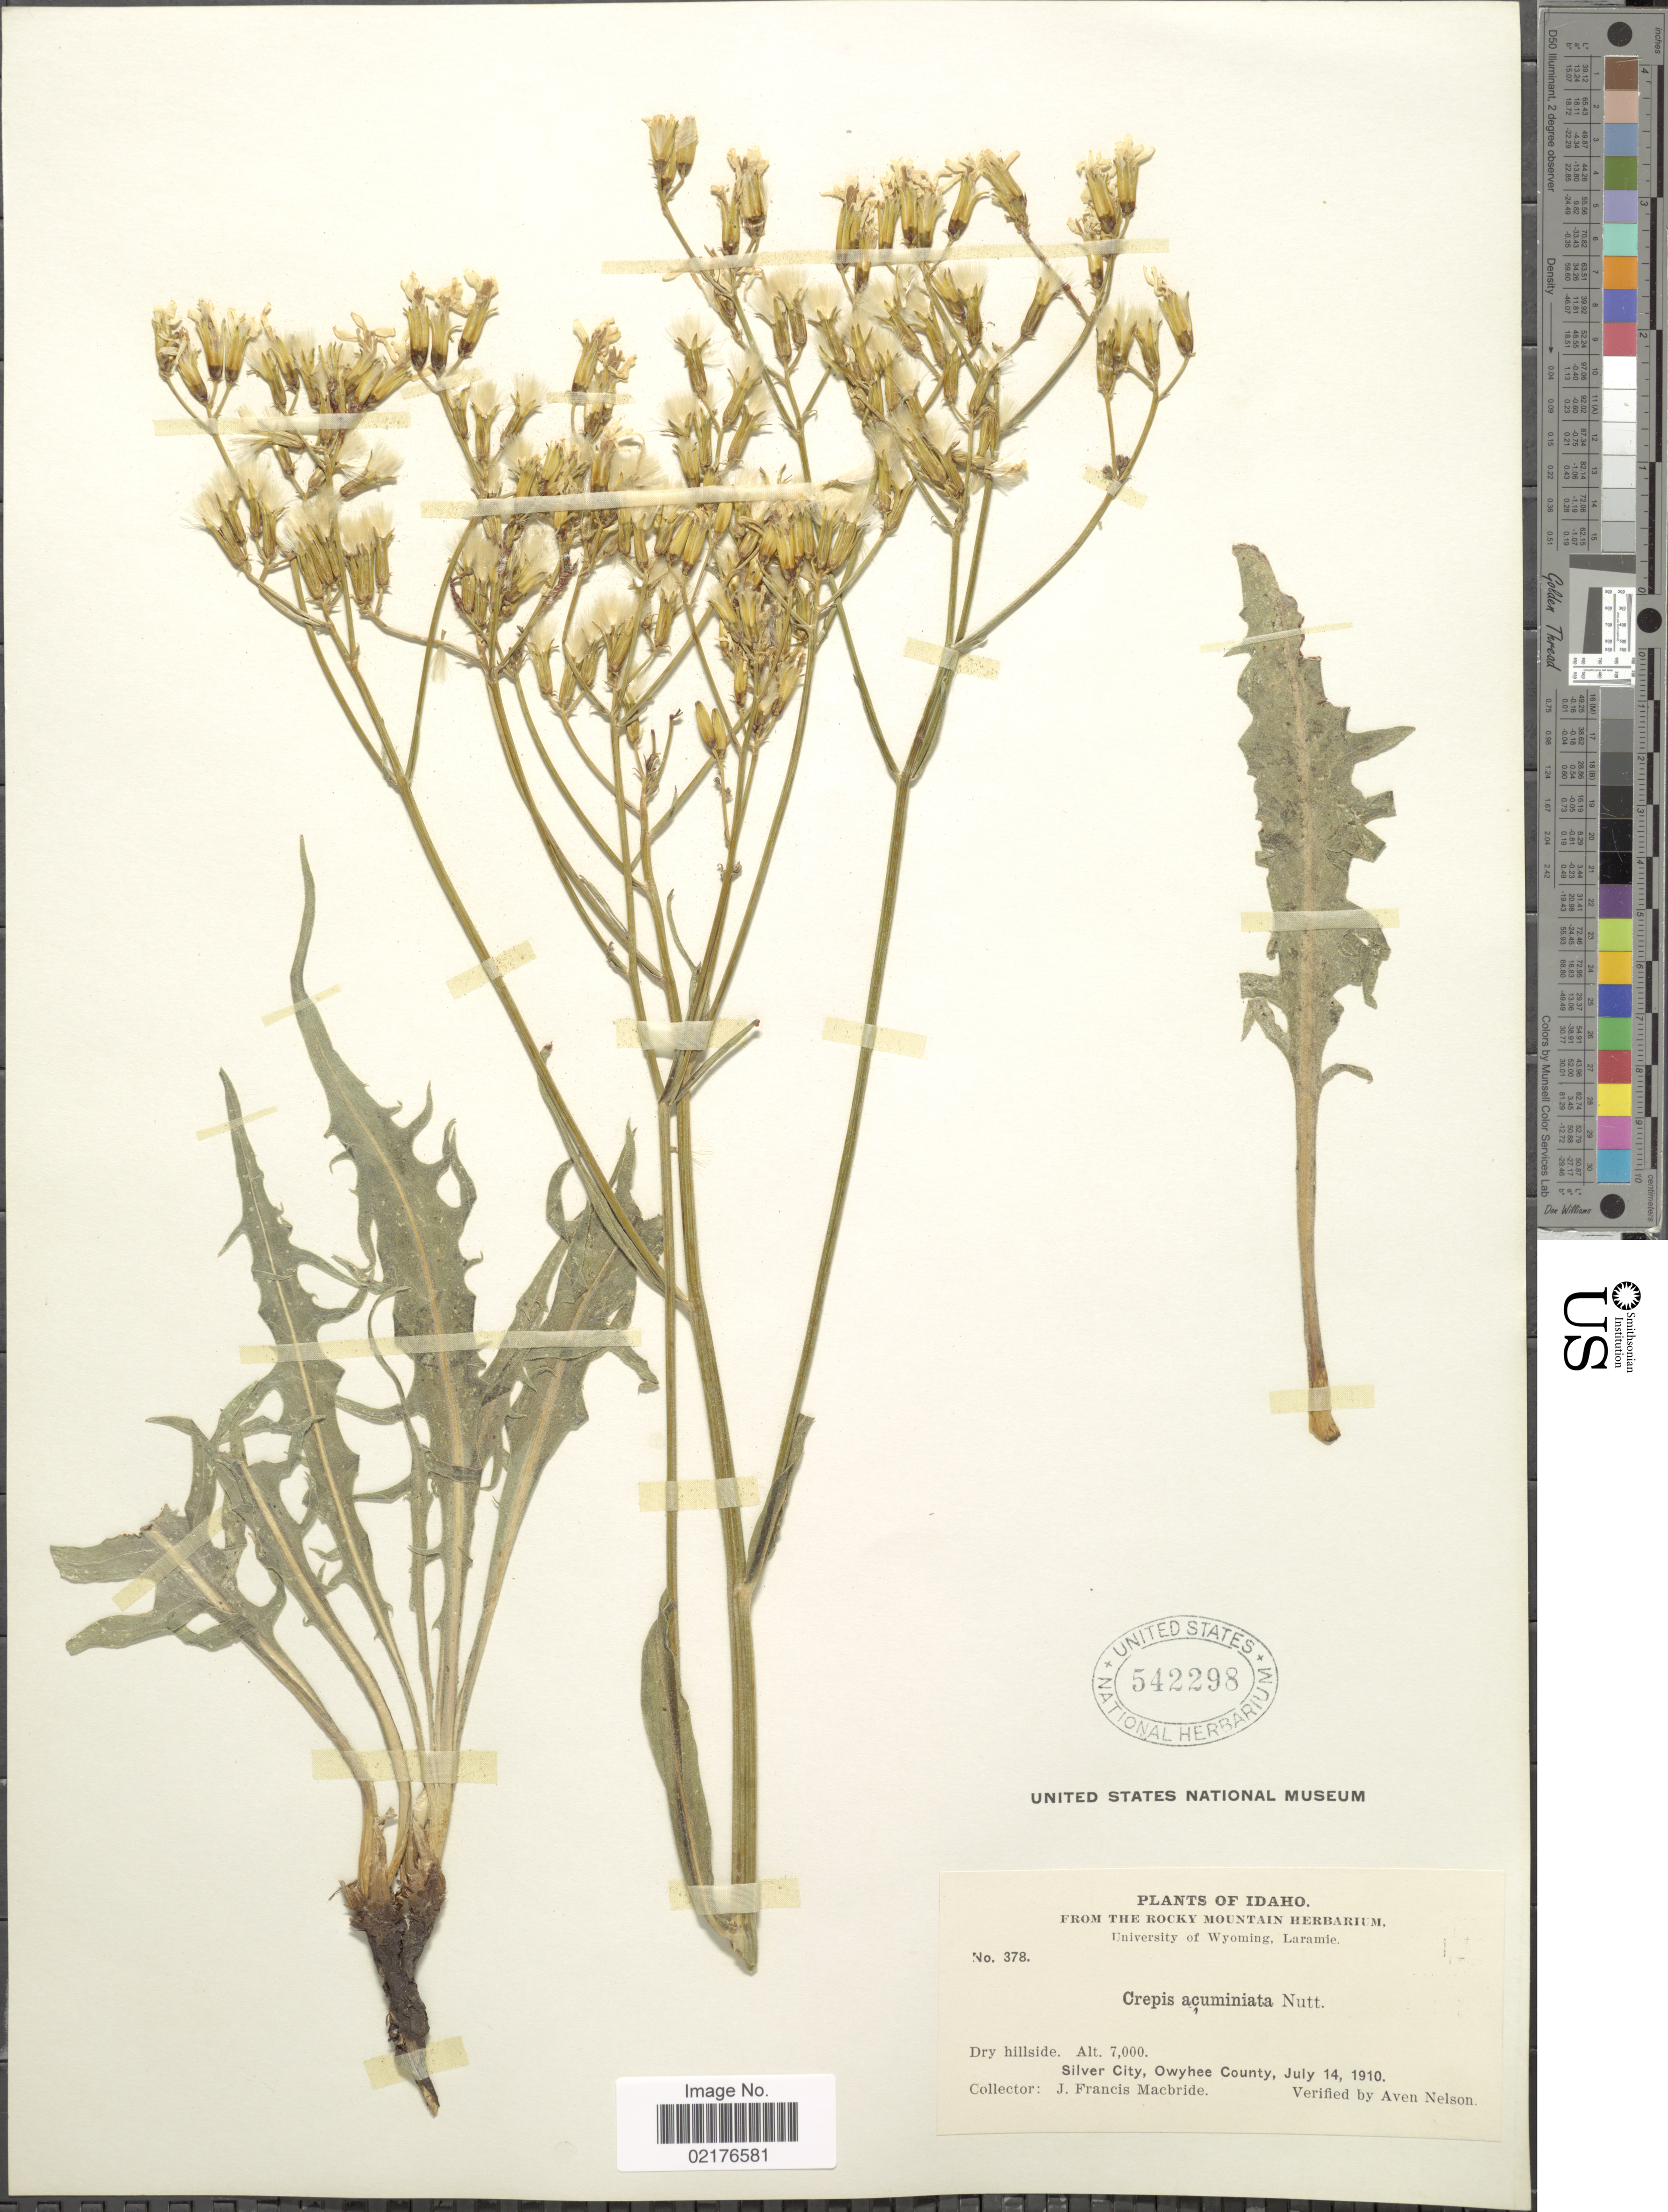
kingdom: Plantae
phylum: Tracheophyta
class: Magnoliopsida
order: Asterales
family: Asteraceae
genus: Crepis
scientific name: Crepis acuminata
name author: Nutt.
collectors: J. F. Macbride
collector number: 378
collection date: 1910-07-14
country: United States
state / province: Idaho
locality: Silver City, Owyhee County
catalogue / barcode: US 542298